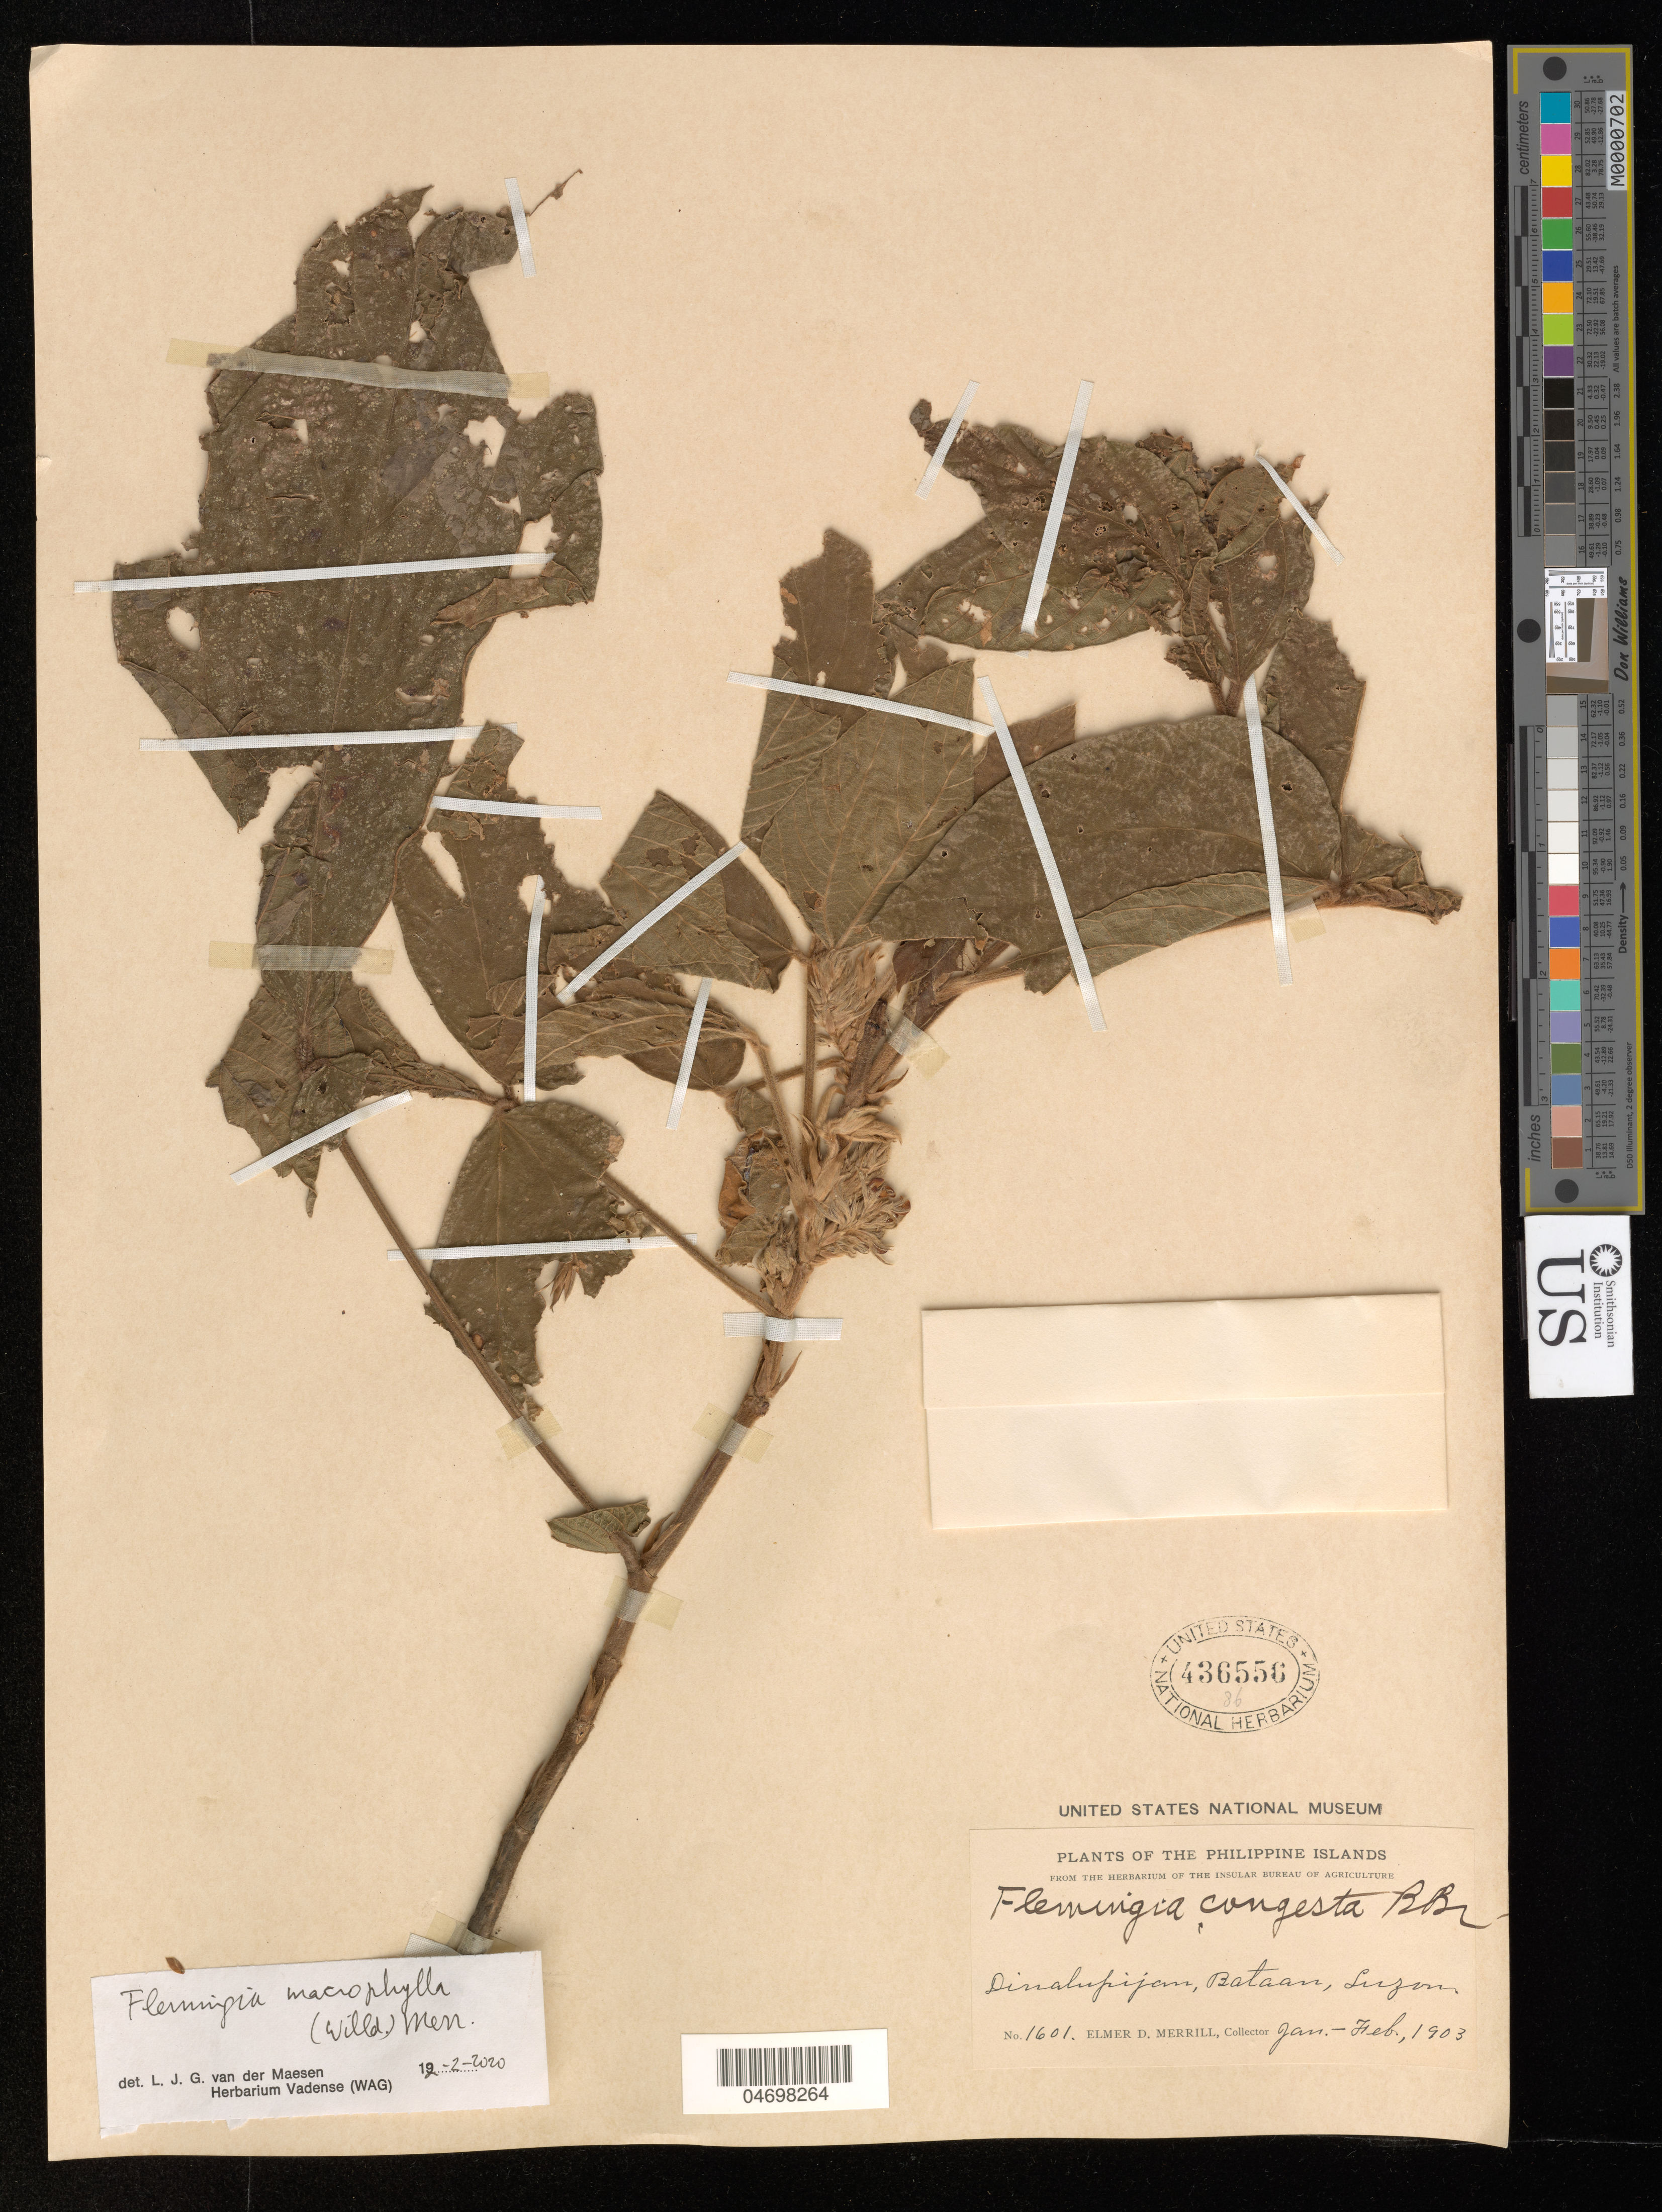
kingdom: Plantae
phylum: Tracheophyta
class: Magnoliopsida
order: Fabales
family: Fabaceae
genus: Flemingia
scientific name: Flemingia macrophylla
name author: (Willd.) Kuntze ex Merr.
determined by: Van Der Maesen, L. J. G., (WAG), Wageningen University (Netherlands)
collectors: E. D. Merrill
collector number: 1601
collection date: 1903-01/1903-02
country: Philippines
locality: Dinalupijan, Bataan, Luzon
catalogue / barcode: US 436556